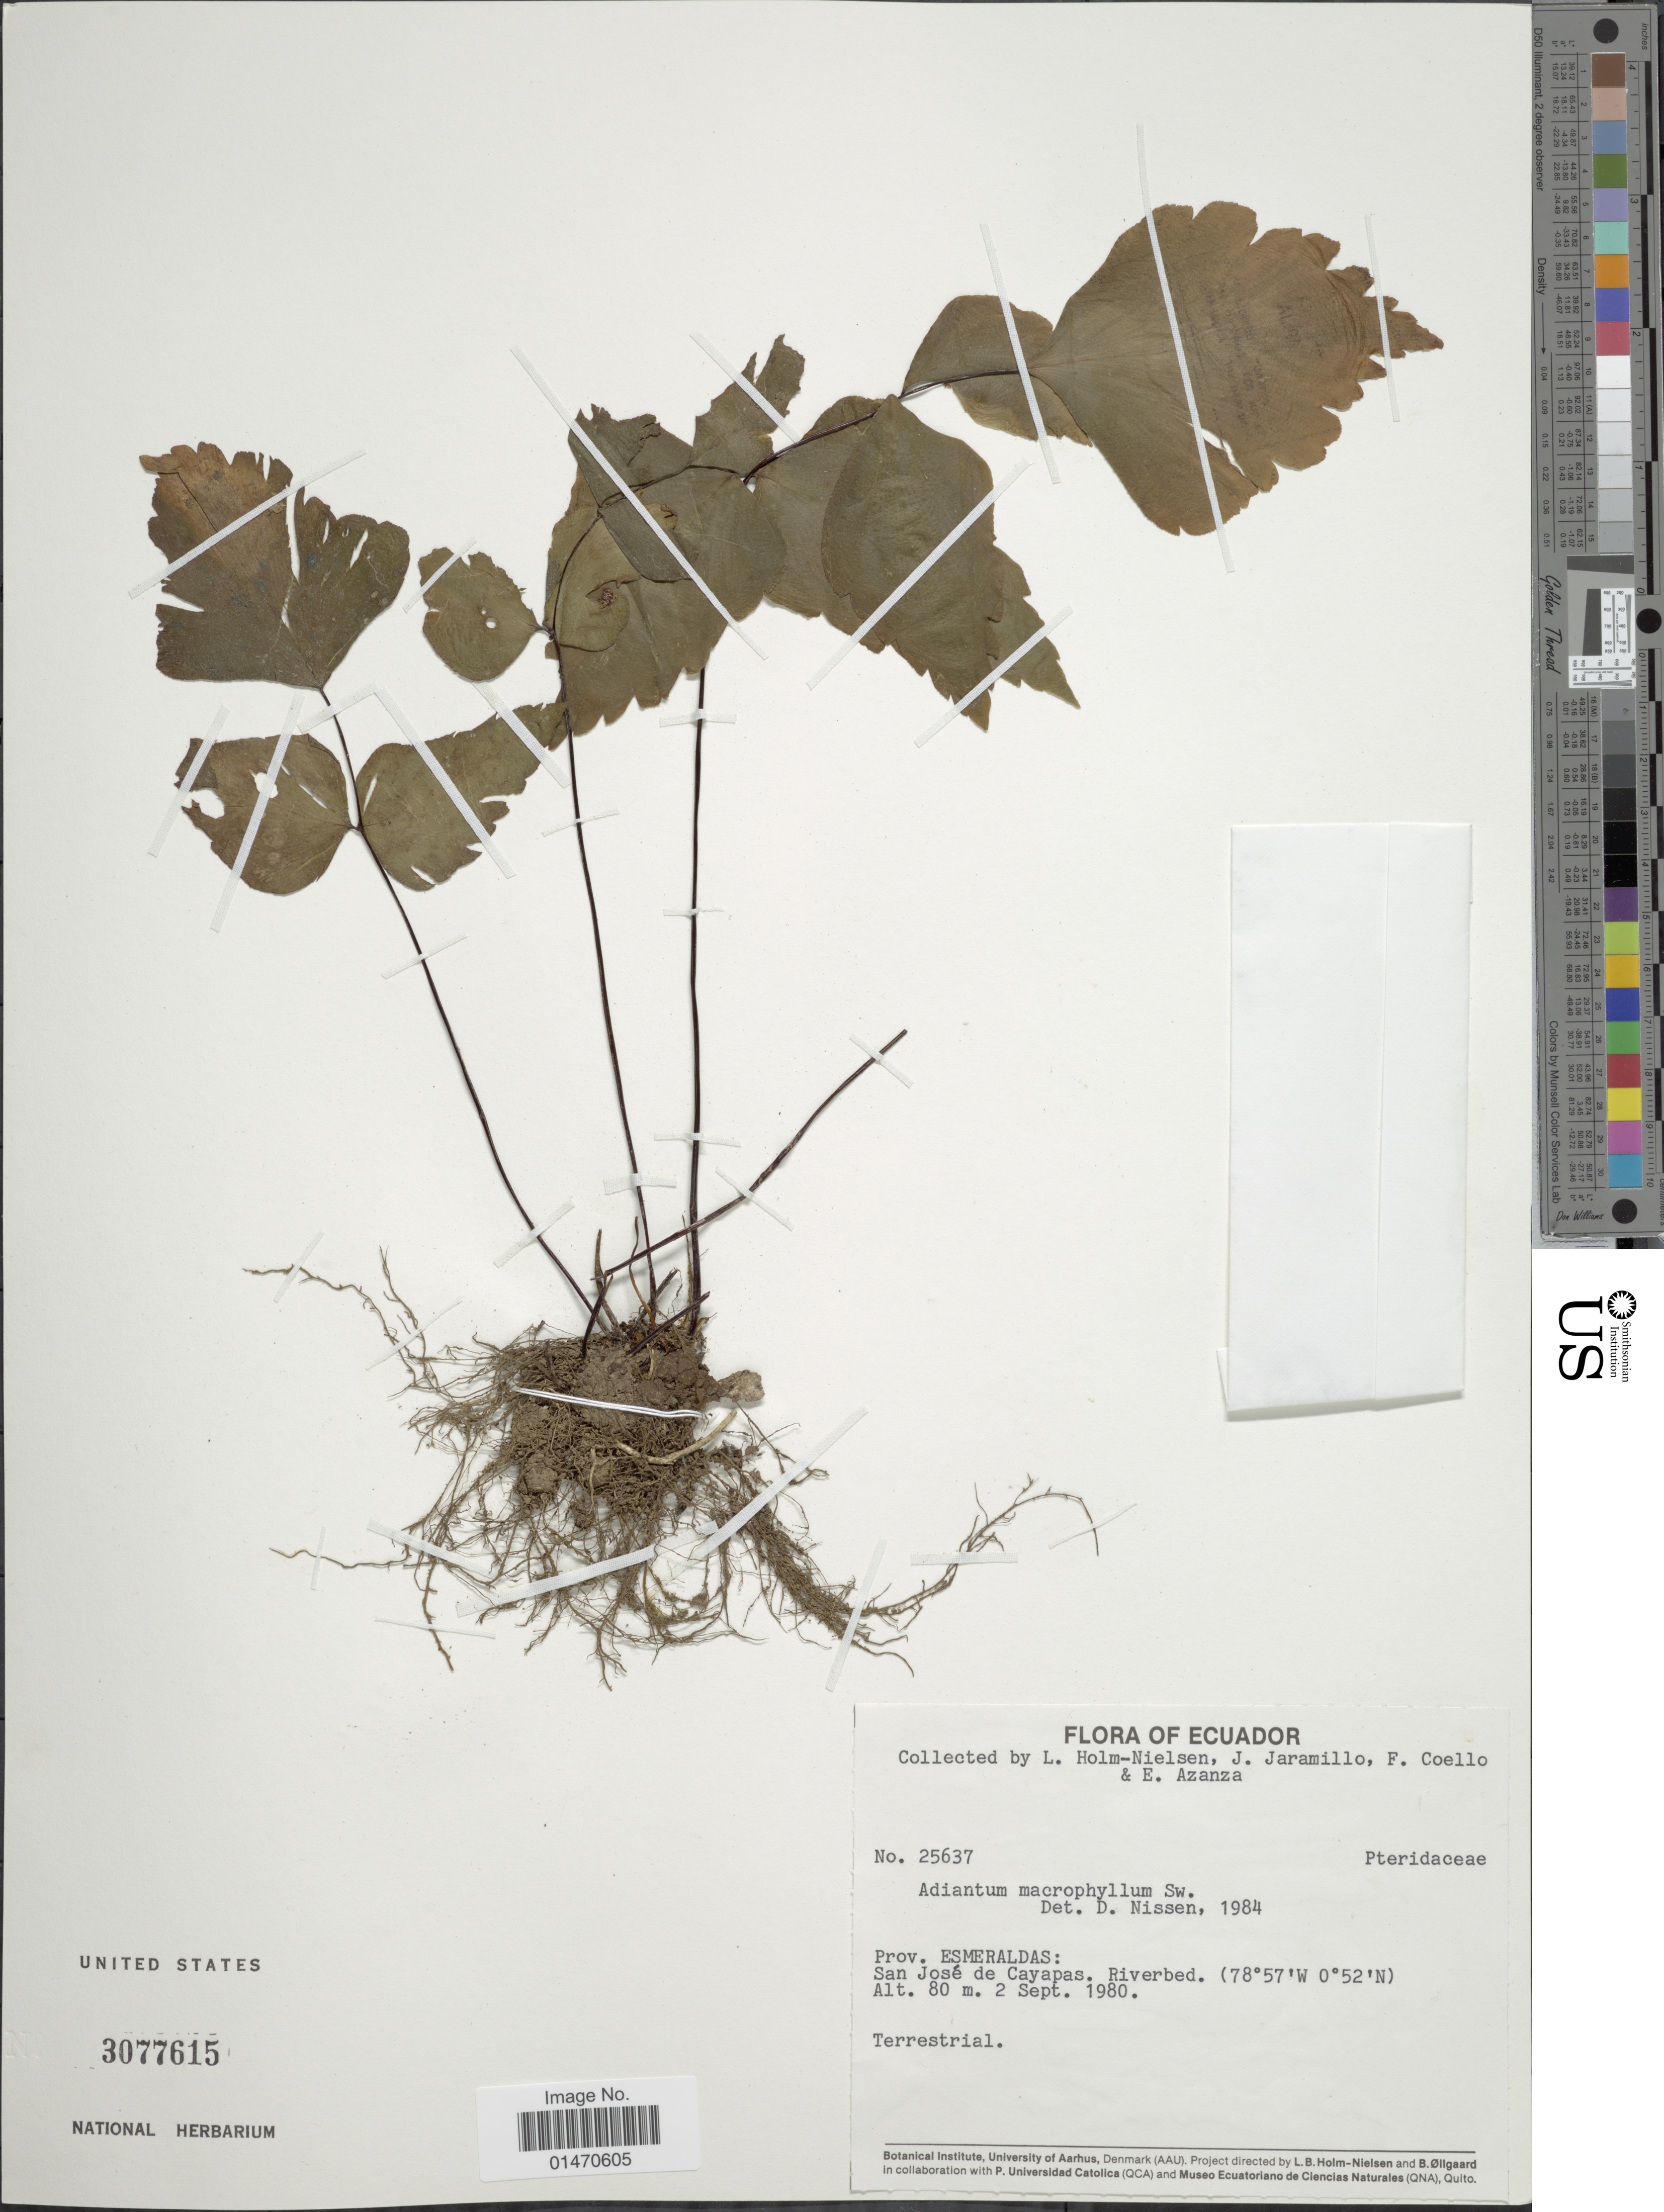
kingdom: Plantae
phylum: Tracheophyta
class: Polypodiopsida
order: Polypodiales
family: Pteridaceae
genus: Adiantum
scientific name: Adiantum macrophyllum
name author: Sw.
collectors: L. B. Holm-Nielsen, J. Jaramillo, F. Coello & E. Azanza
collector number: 25637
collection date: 1980-09-02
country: Ecuador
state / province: Esmeraldas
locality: Prov. Esmeraldas, San José de Cayapas Riverbed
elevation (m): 80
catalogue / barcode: US 3077615